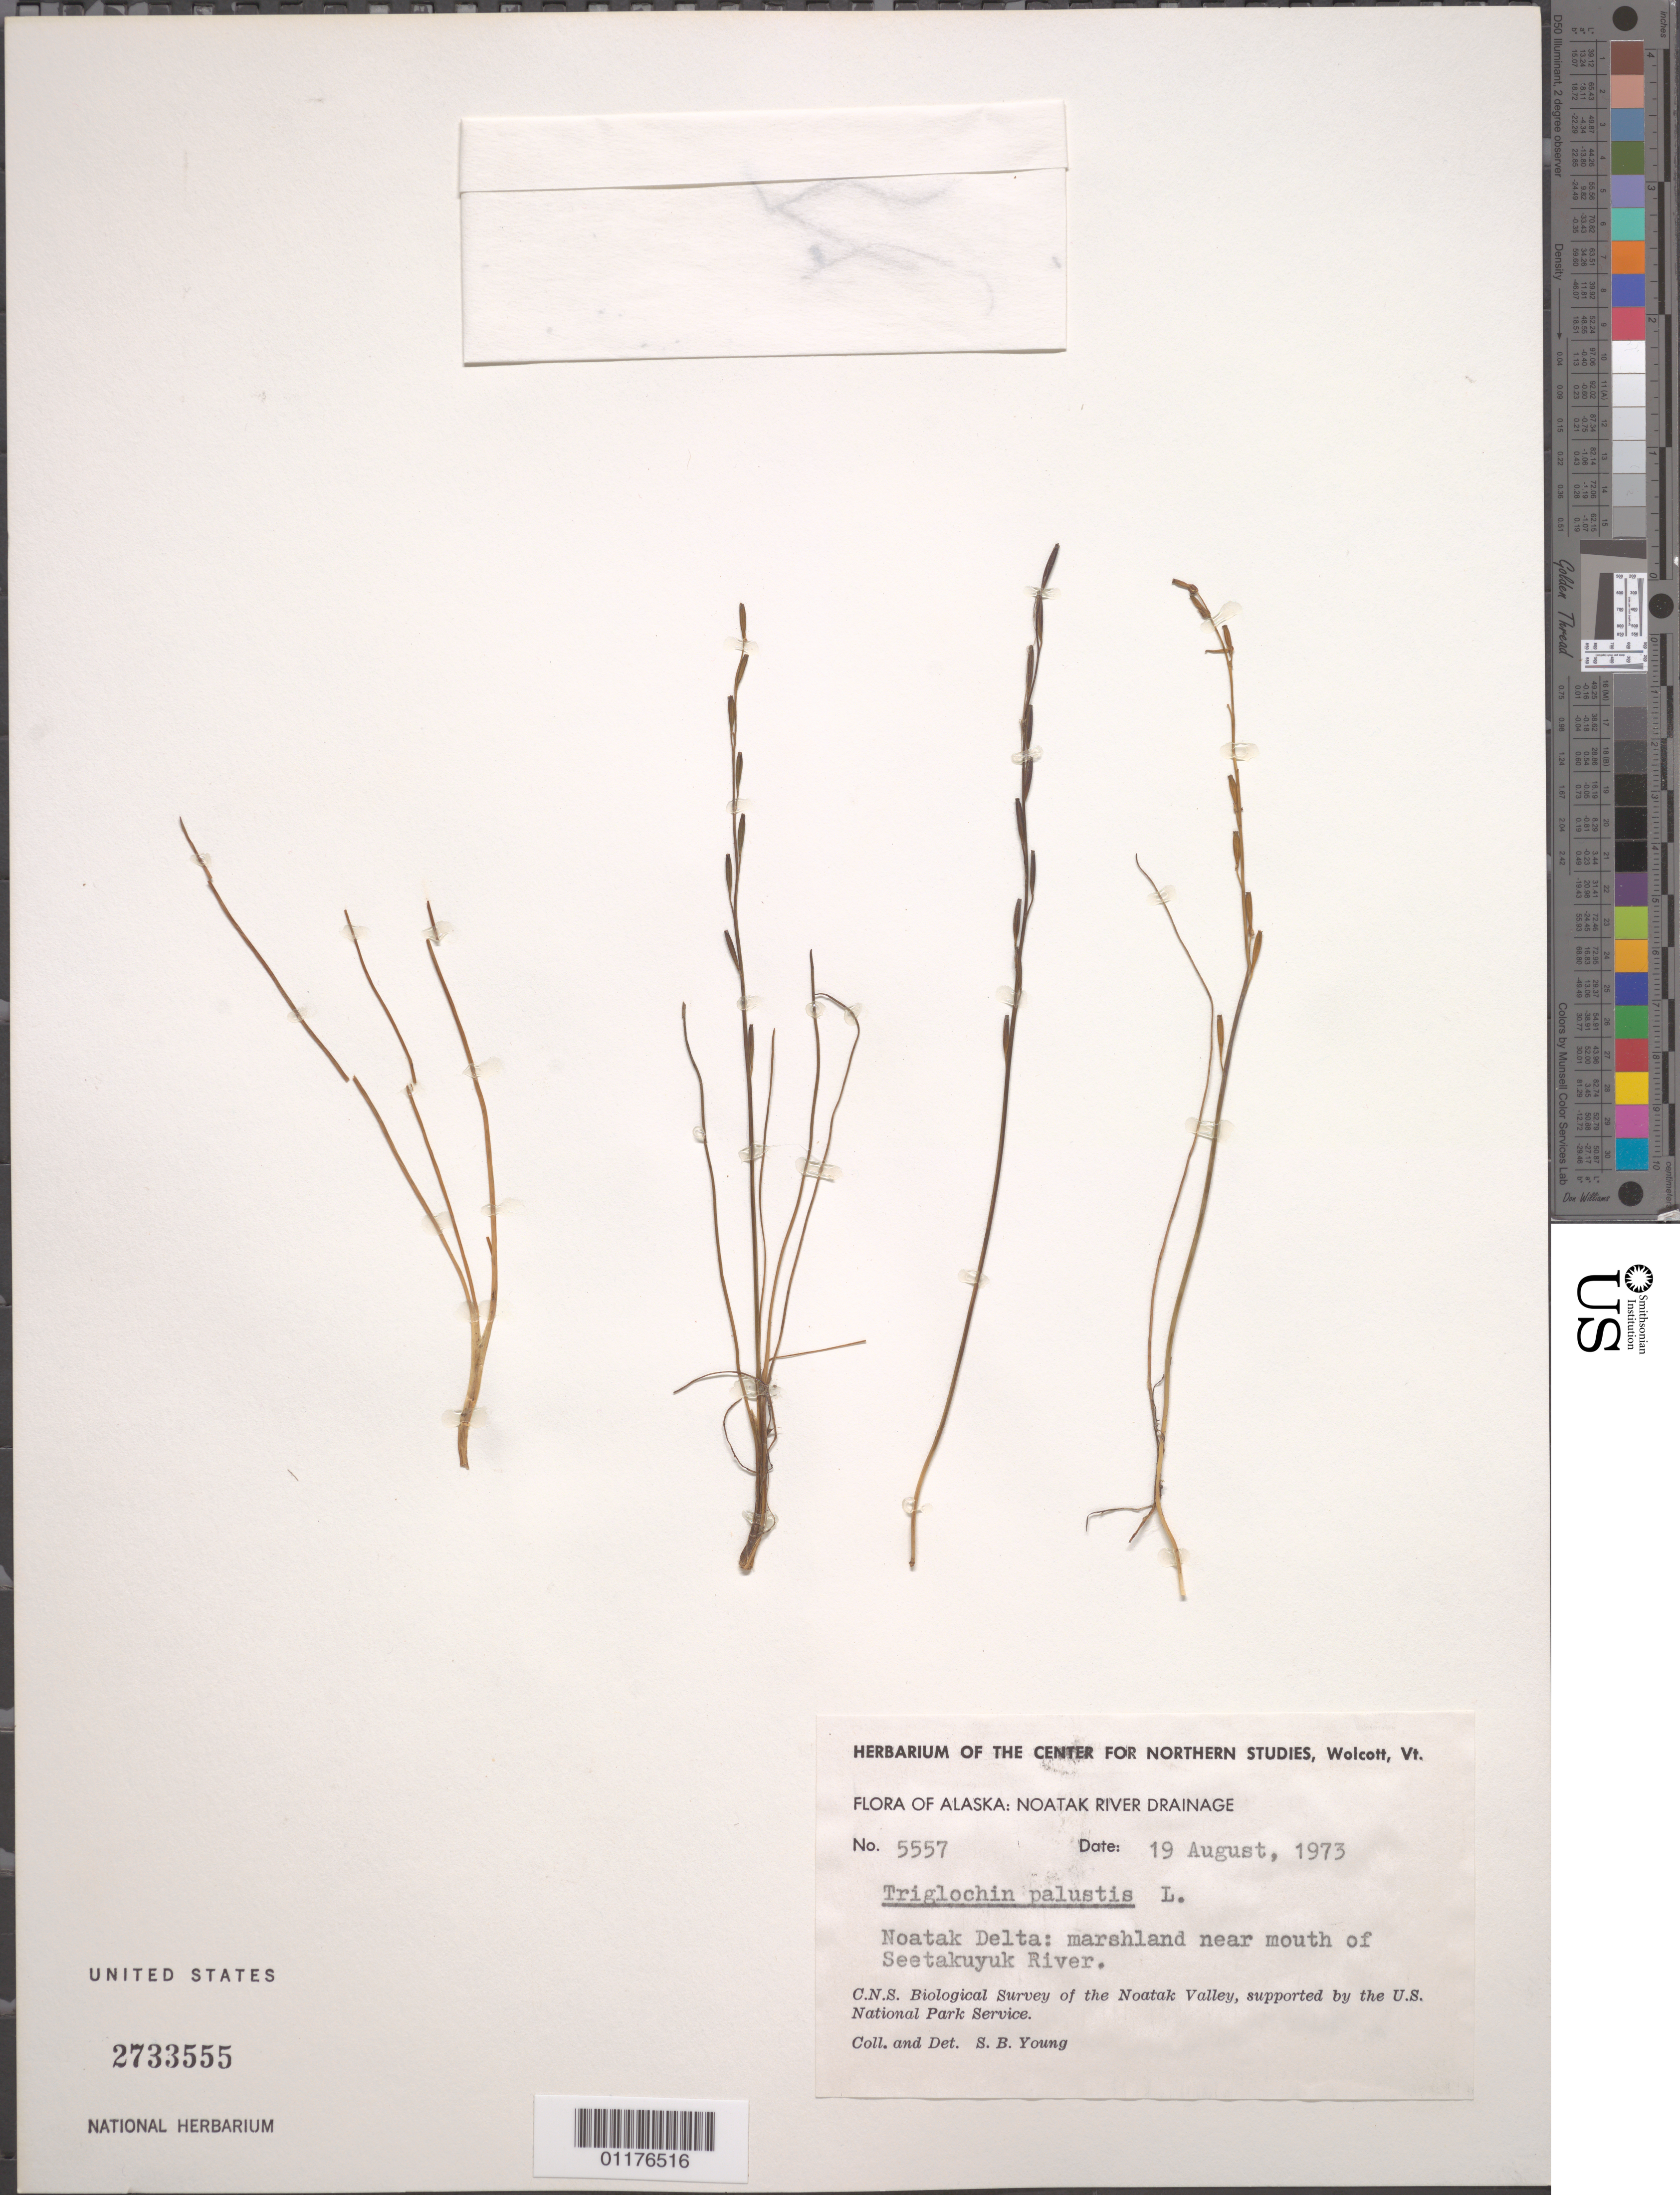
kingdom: Plantae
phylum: Tracheophyta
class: Liliopsida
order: Alismatales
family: Juncaginaceae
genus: Triglochin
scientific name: Triglochin palustris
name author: L.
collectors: S. Young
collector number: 5557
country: United States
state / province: Alaska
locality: Noatak River Drainage, Noatak Delta near mouth of Seetakuyuk River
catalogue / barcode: US 2733555